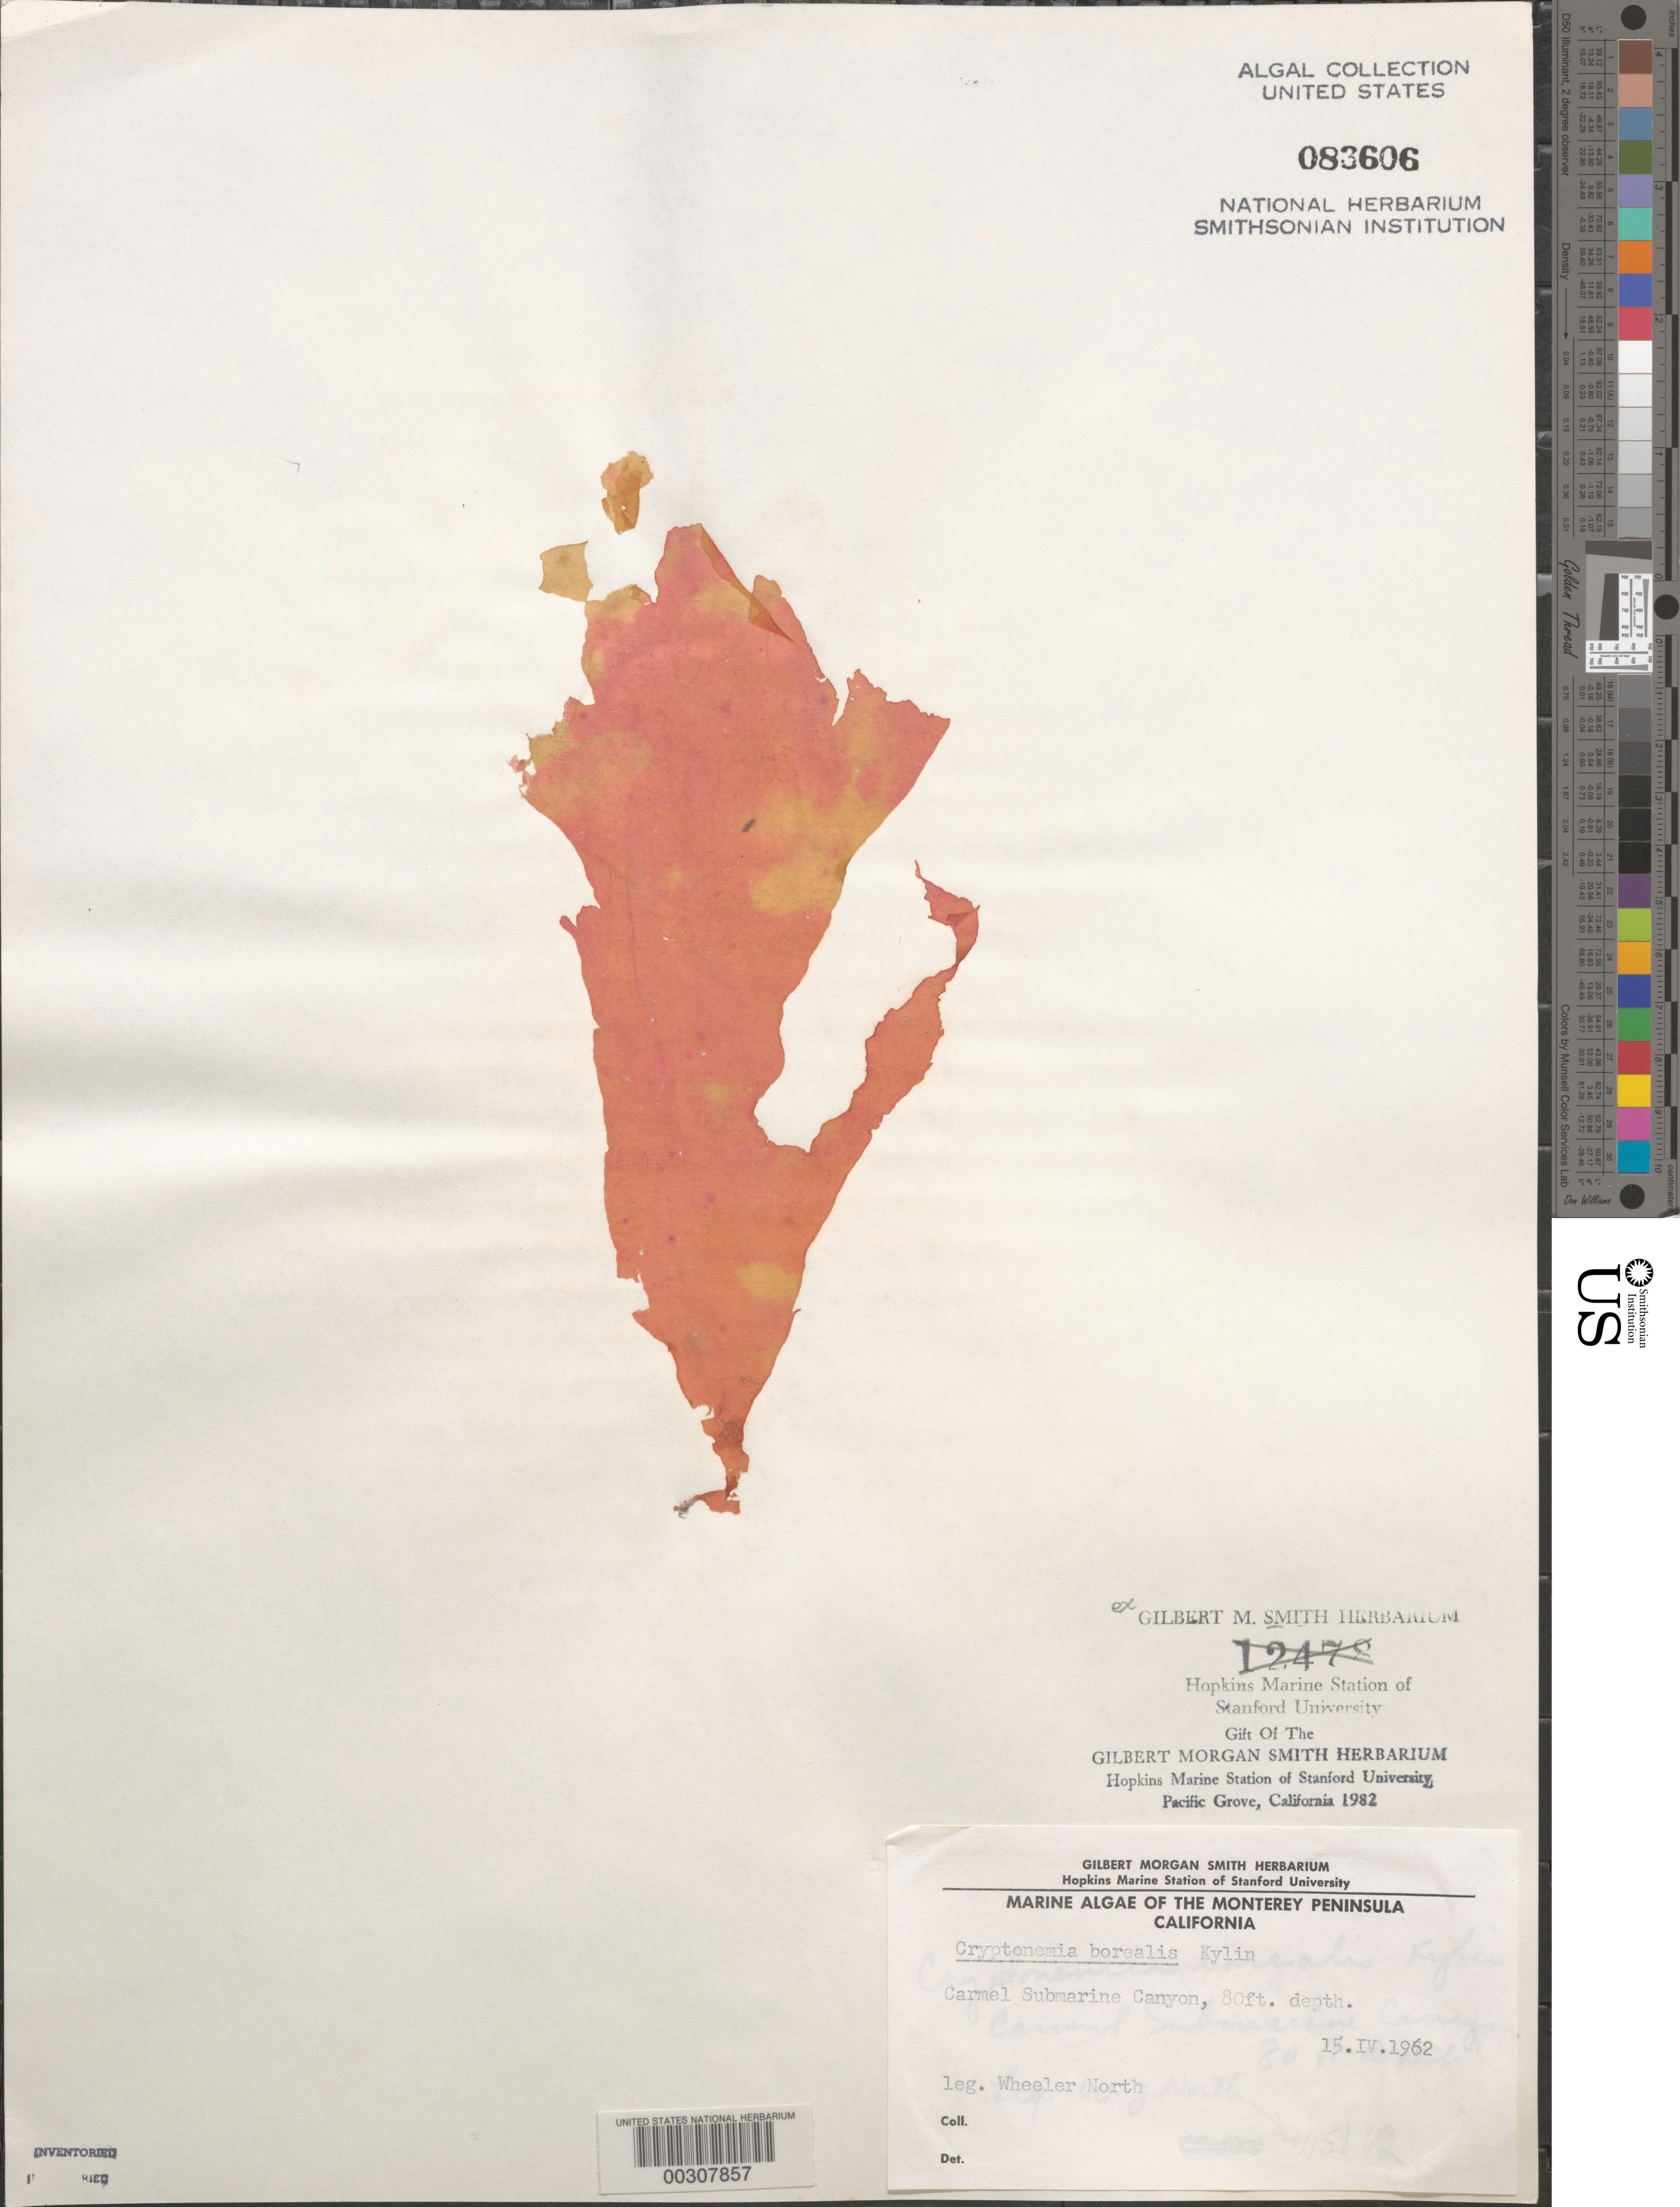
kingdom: Plantae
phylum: Rhodophyta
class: Florideophyceae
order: Halymeniales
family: Halymeniaceae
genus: Cryptonemia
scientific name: Cryptonemia borealis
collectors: W. North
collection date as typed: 15 Apr 1962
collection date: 1962-04-15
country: United States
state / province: California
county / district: Monterey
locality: Carmel Submarine Canyon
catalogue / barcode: US 83606